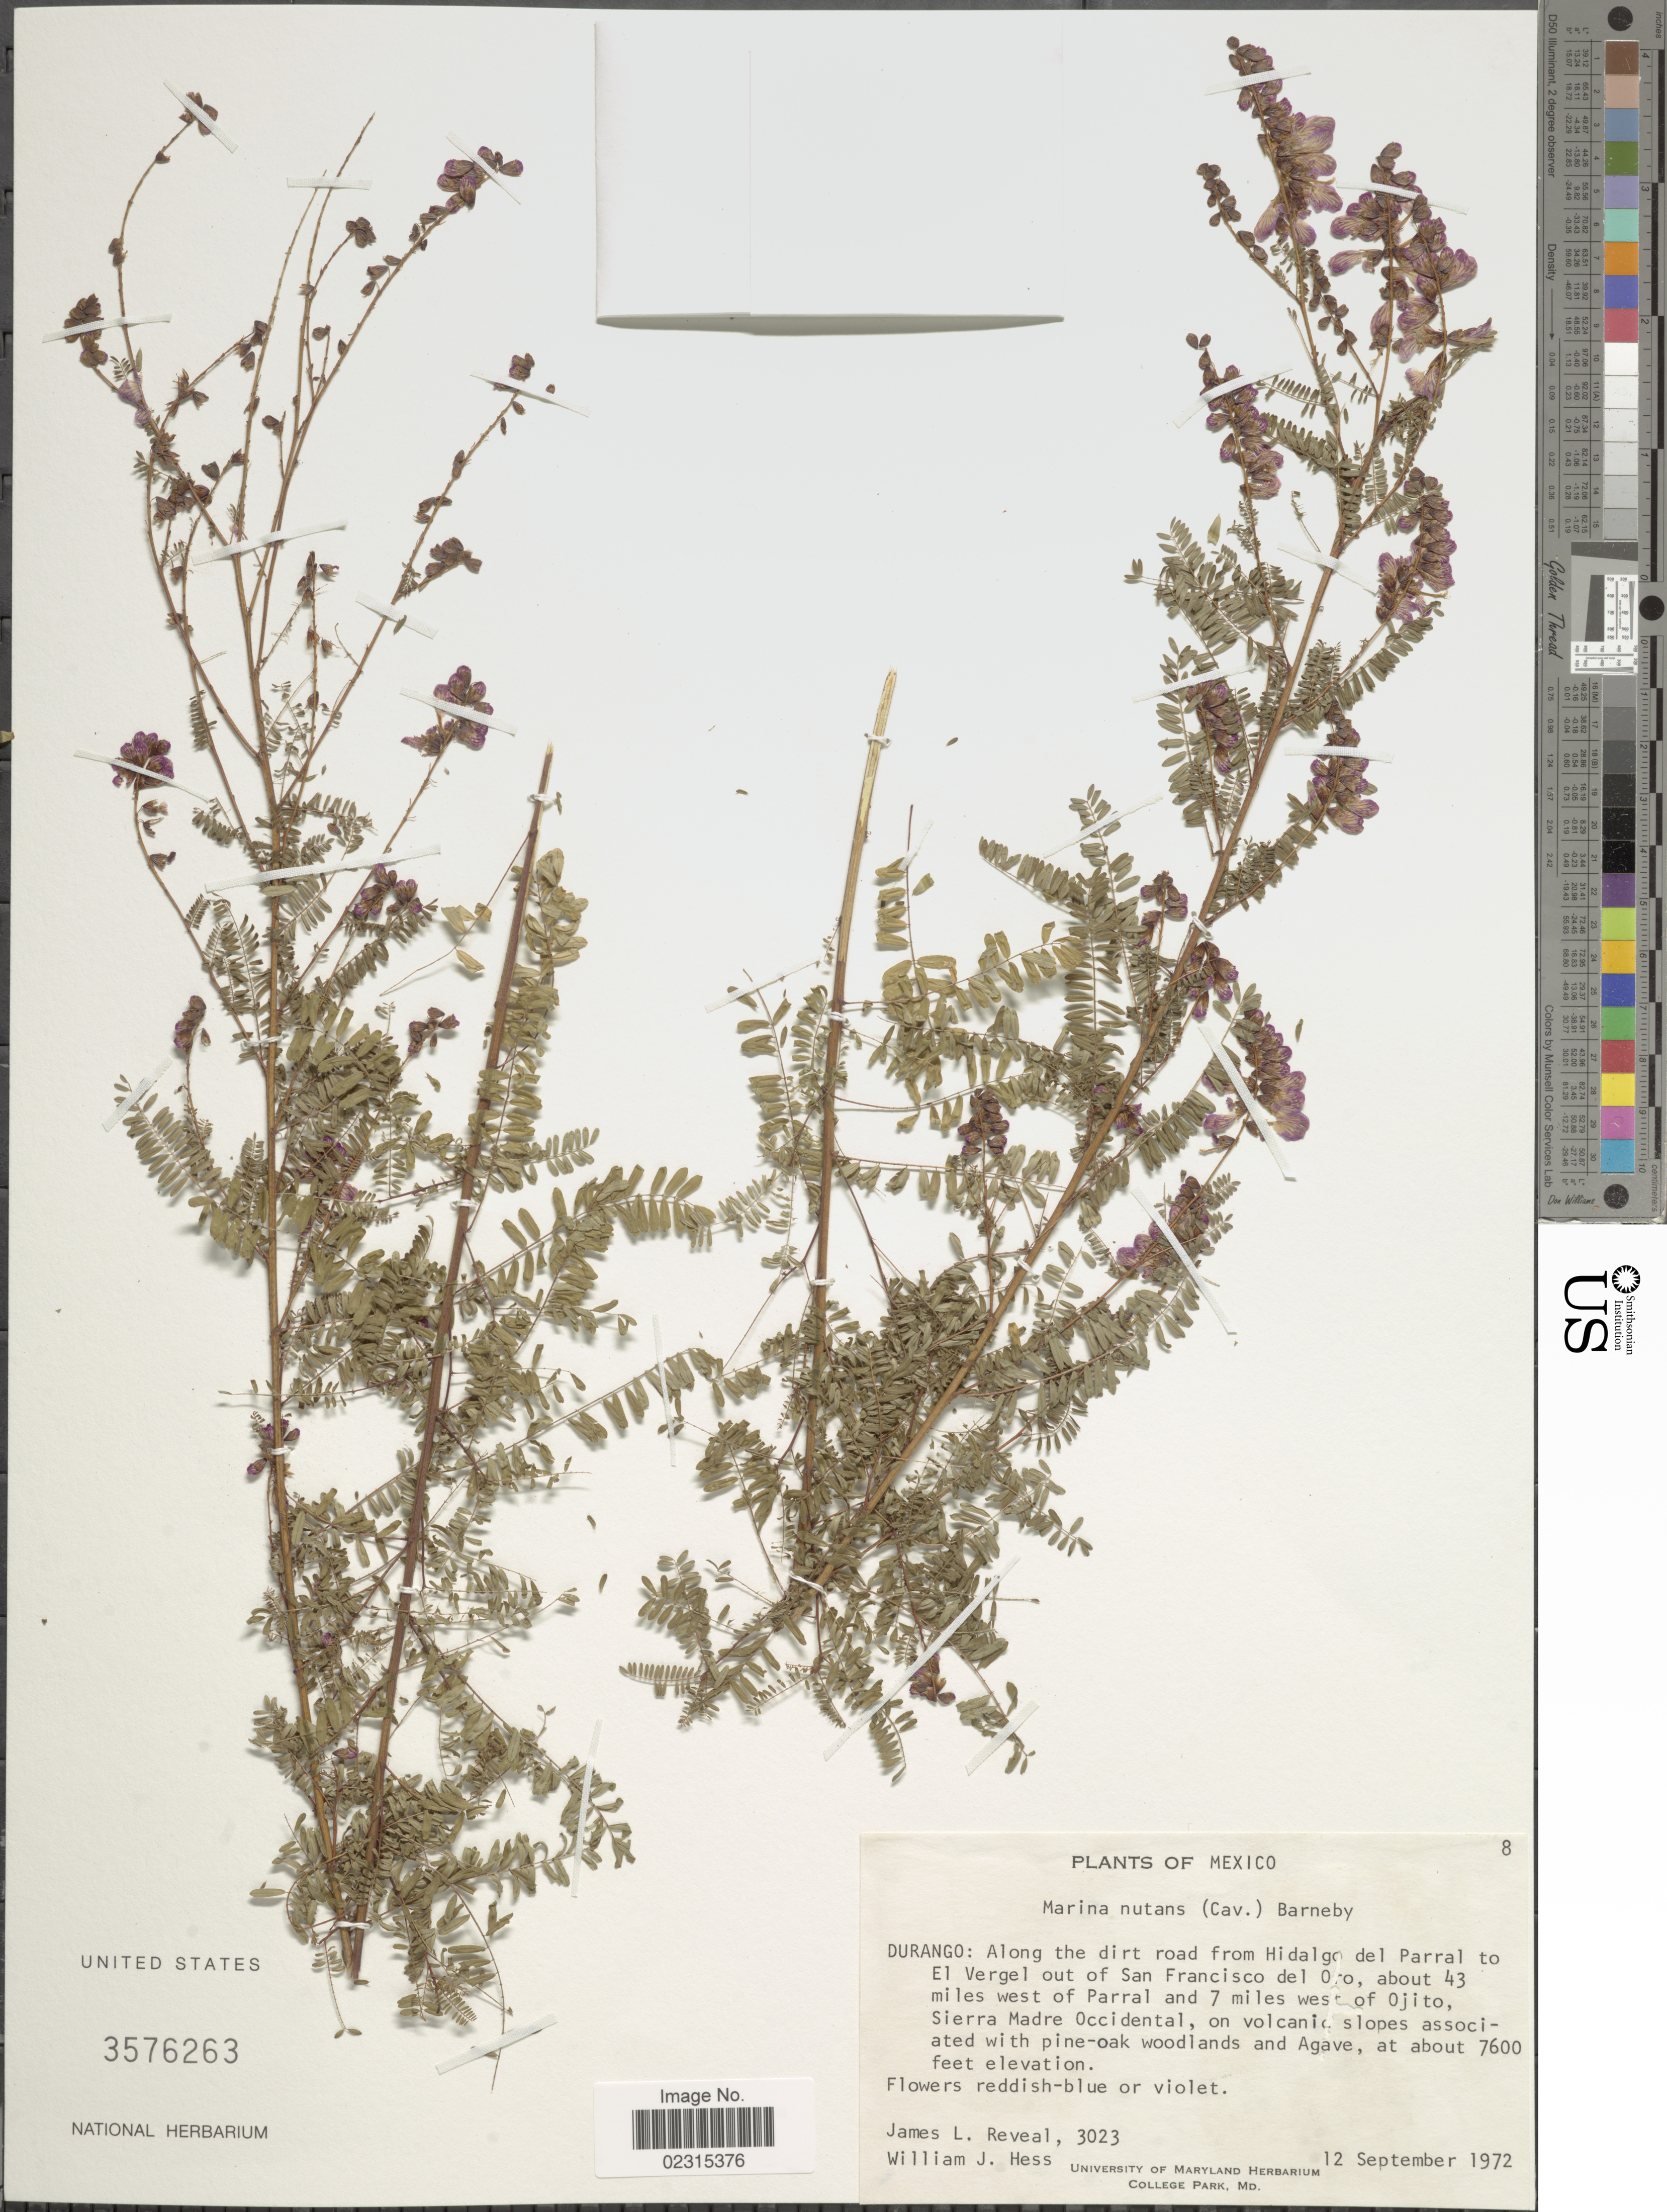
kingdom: Plantae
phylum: Tracheophyta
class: Magnoliopsida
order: Fabales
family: Fabaceae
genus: Marina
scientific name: Marina nutans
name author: (Cav.) Barneby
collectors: J. L. Reveal & W. Hess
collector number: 3023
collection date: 1972-09-12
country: Mexico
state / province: Durango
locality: Along the dirt road from Hidalgo del Parral to El Vergel out of San Francisco del oro, about 43 miles west of Parral and 7 miles west of Ojito, Sierra Madre Occidental,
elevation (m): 2316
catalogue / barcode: US 3576263